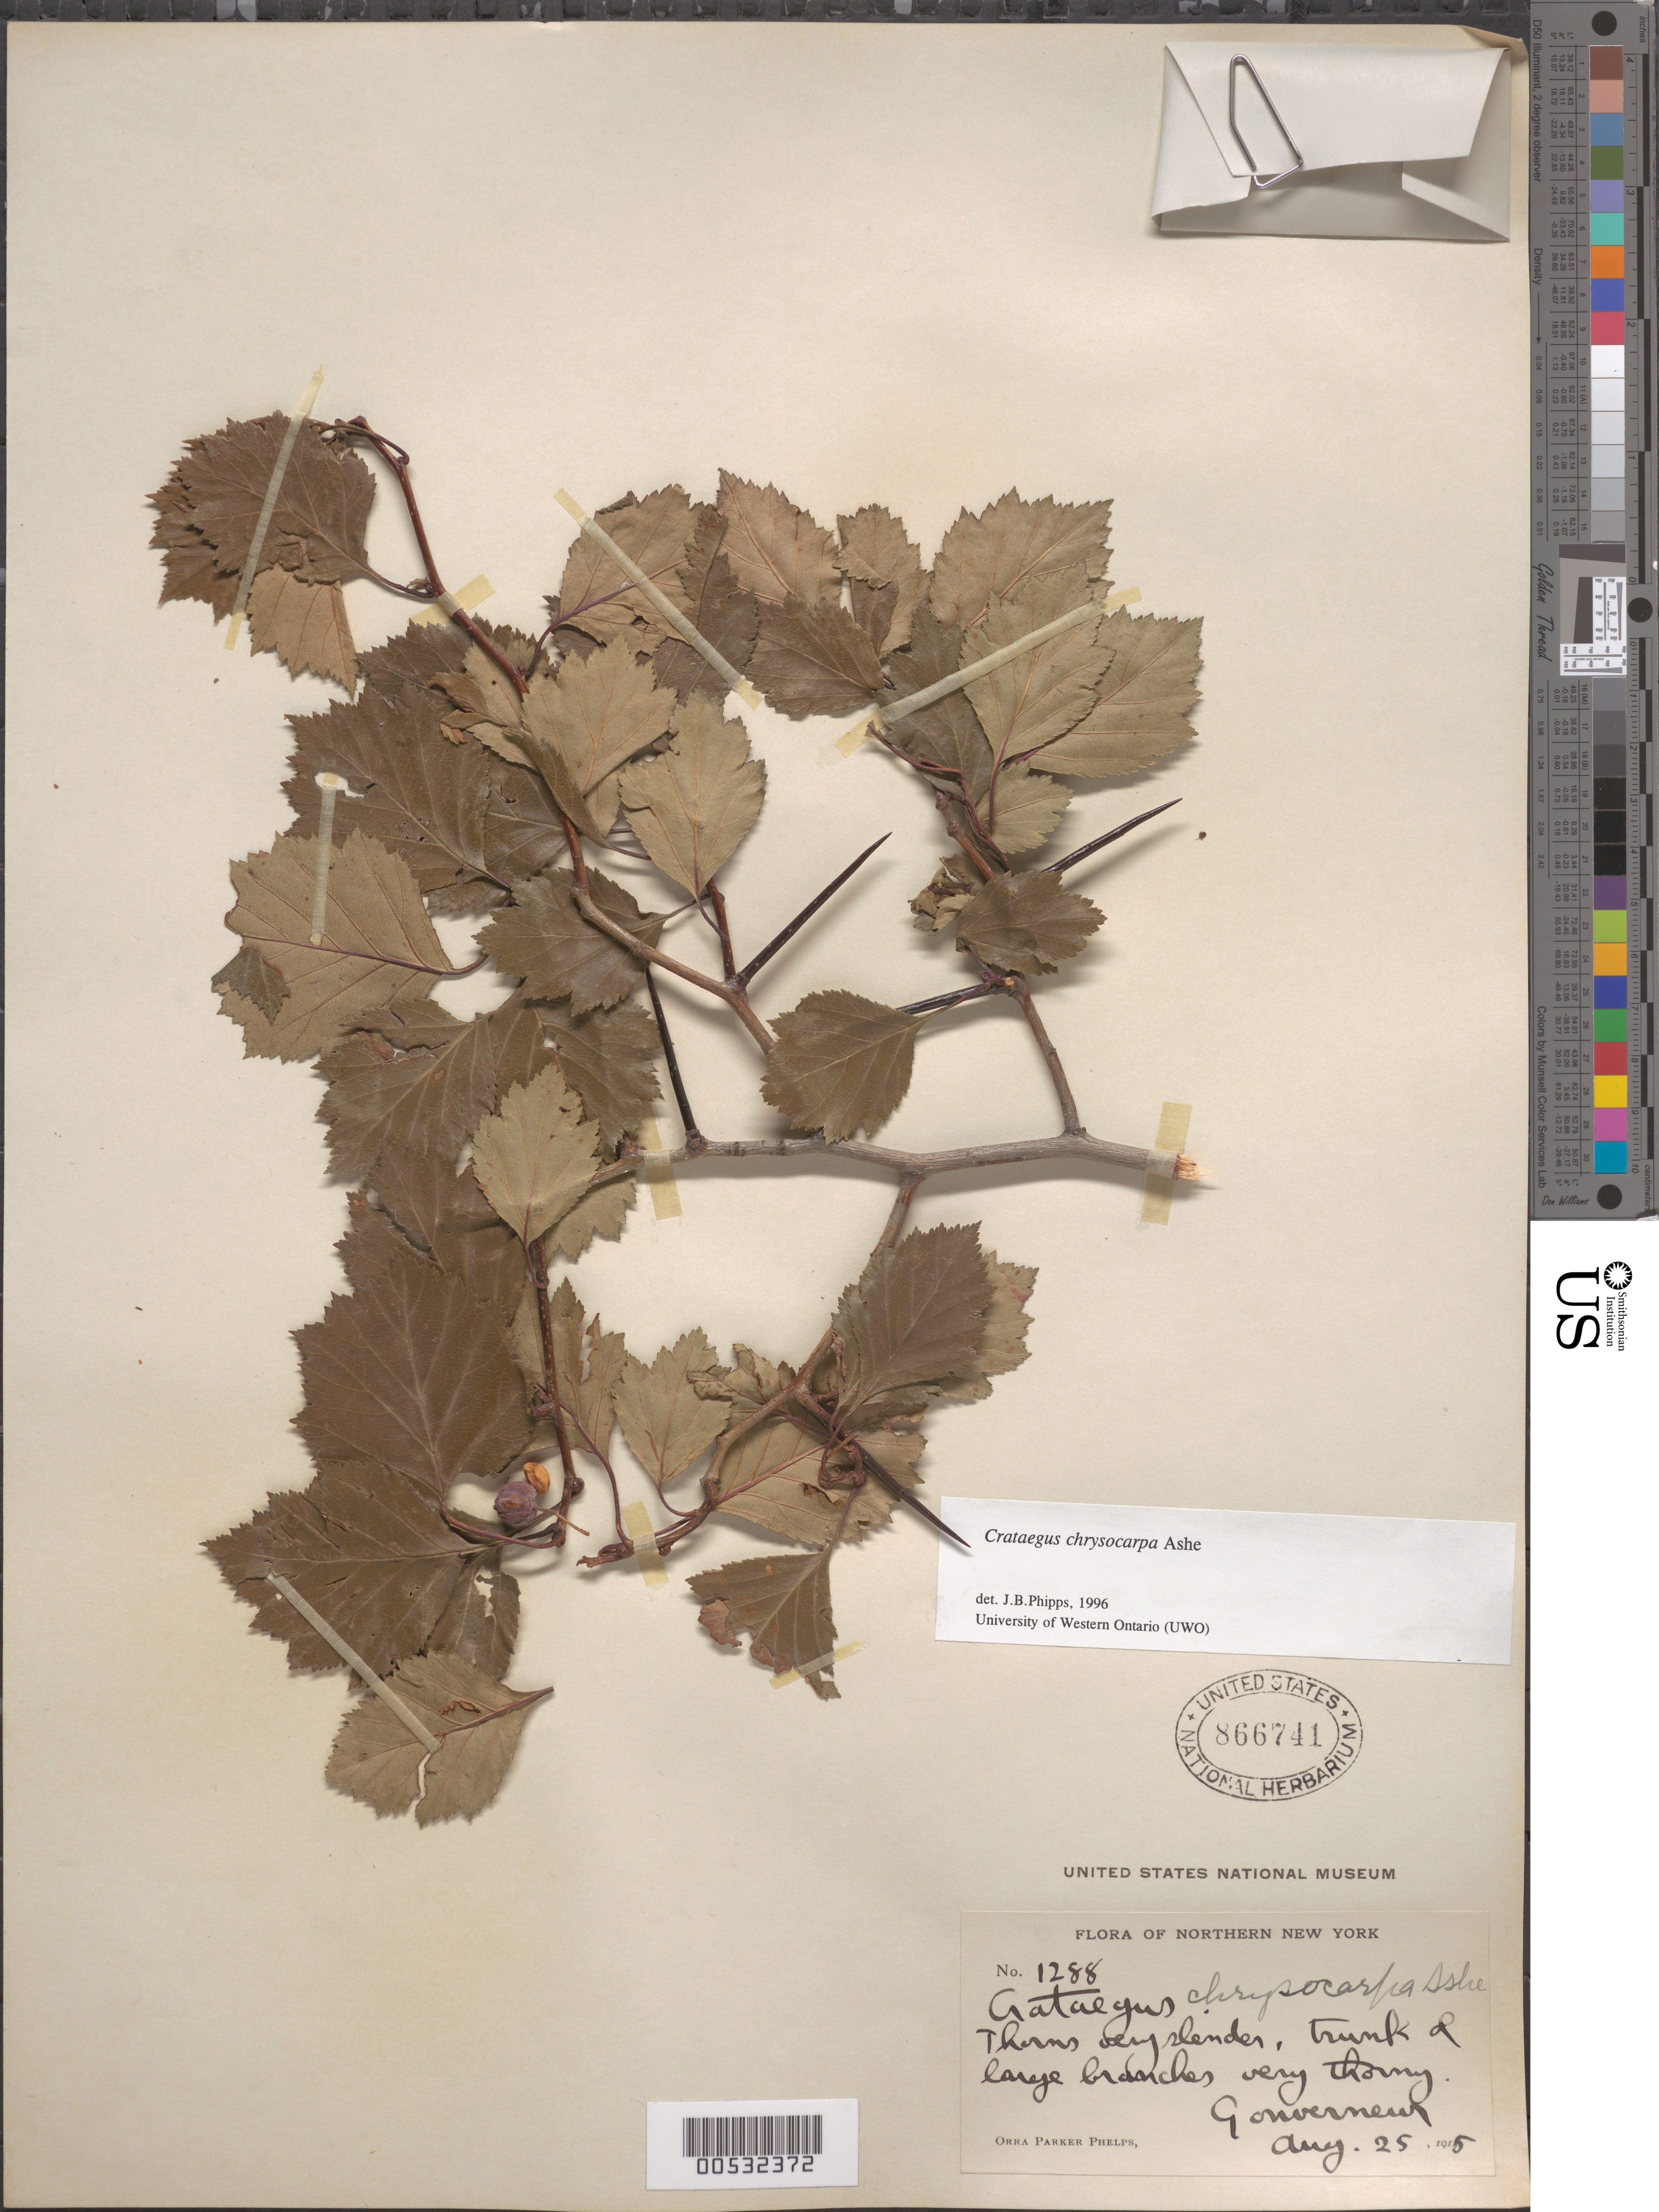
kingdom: Plantae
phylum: Tracheophyta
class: Magnoliopsida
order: Rosales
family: Rosaceae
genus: Crataegus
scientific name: Crataegus chrysocarpa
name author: Ashe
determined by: Phipps, James B., (UWO), University of Western Ontario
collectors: O. P. Phelps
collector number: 1288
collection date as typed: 25 Aug 1915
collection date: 1915-08-25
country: United States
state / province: New York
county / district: St. Lawrence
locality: Gouverneur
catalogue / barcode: US 866741